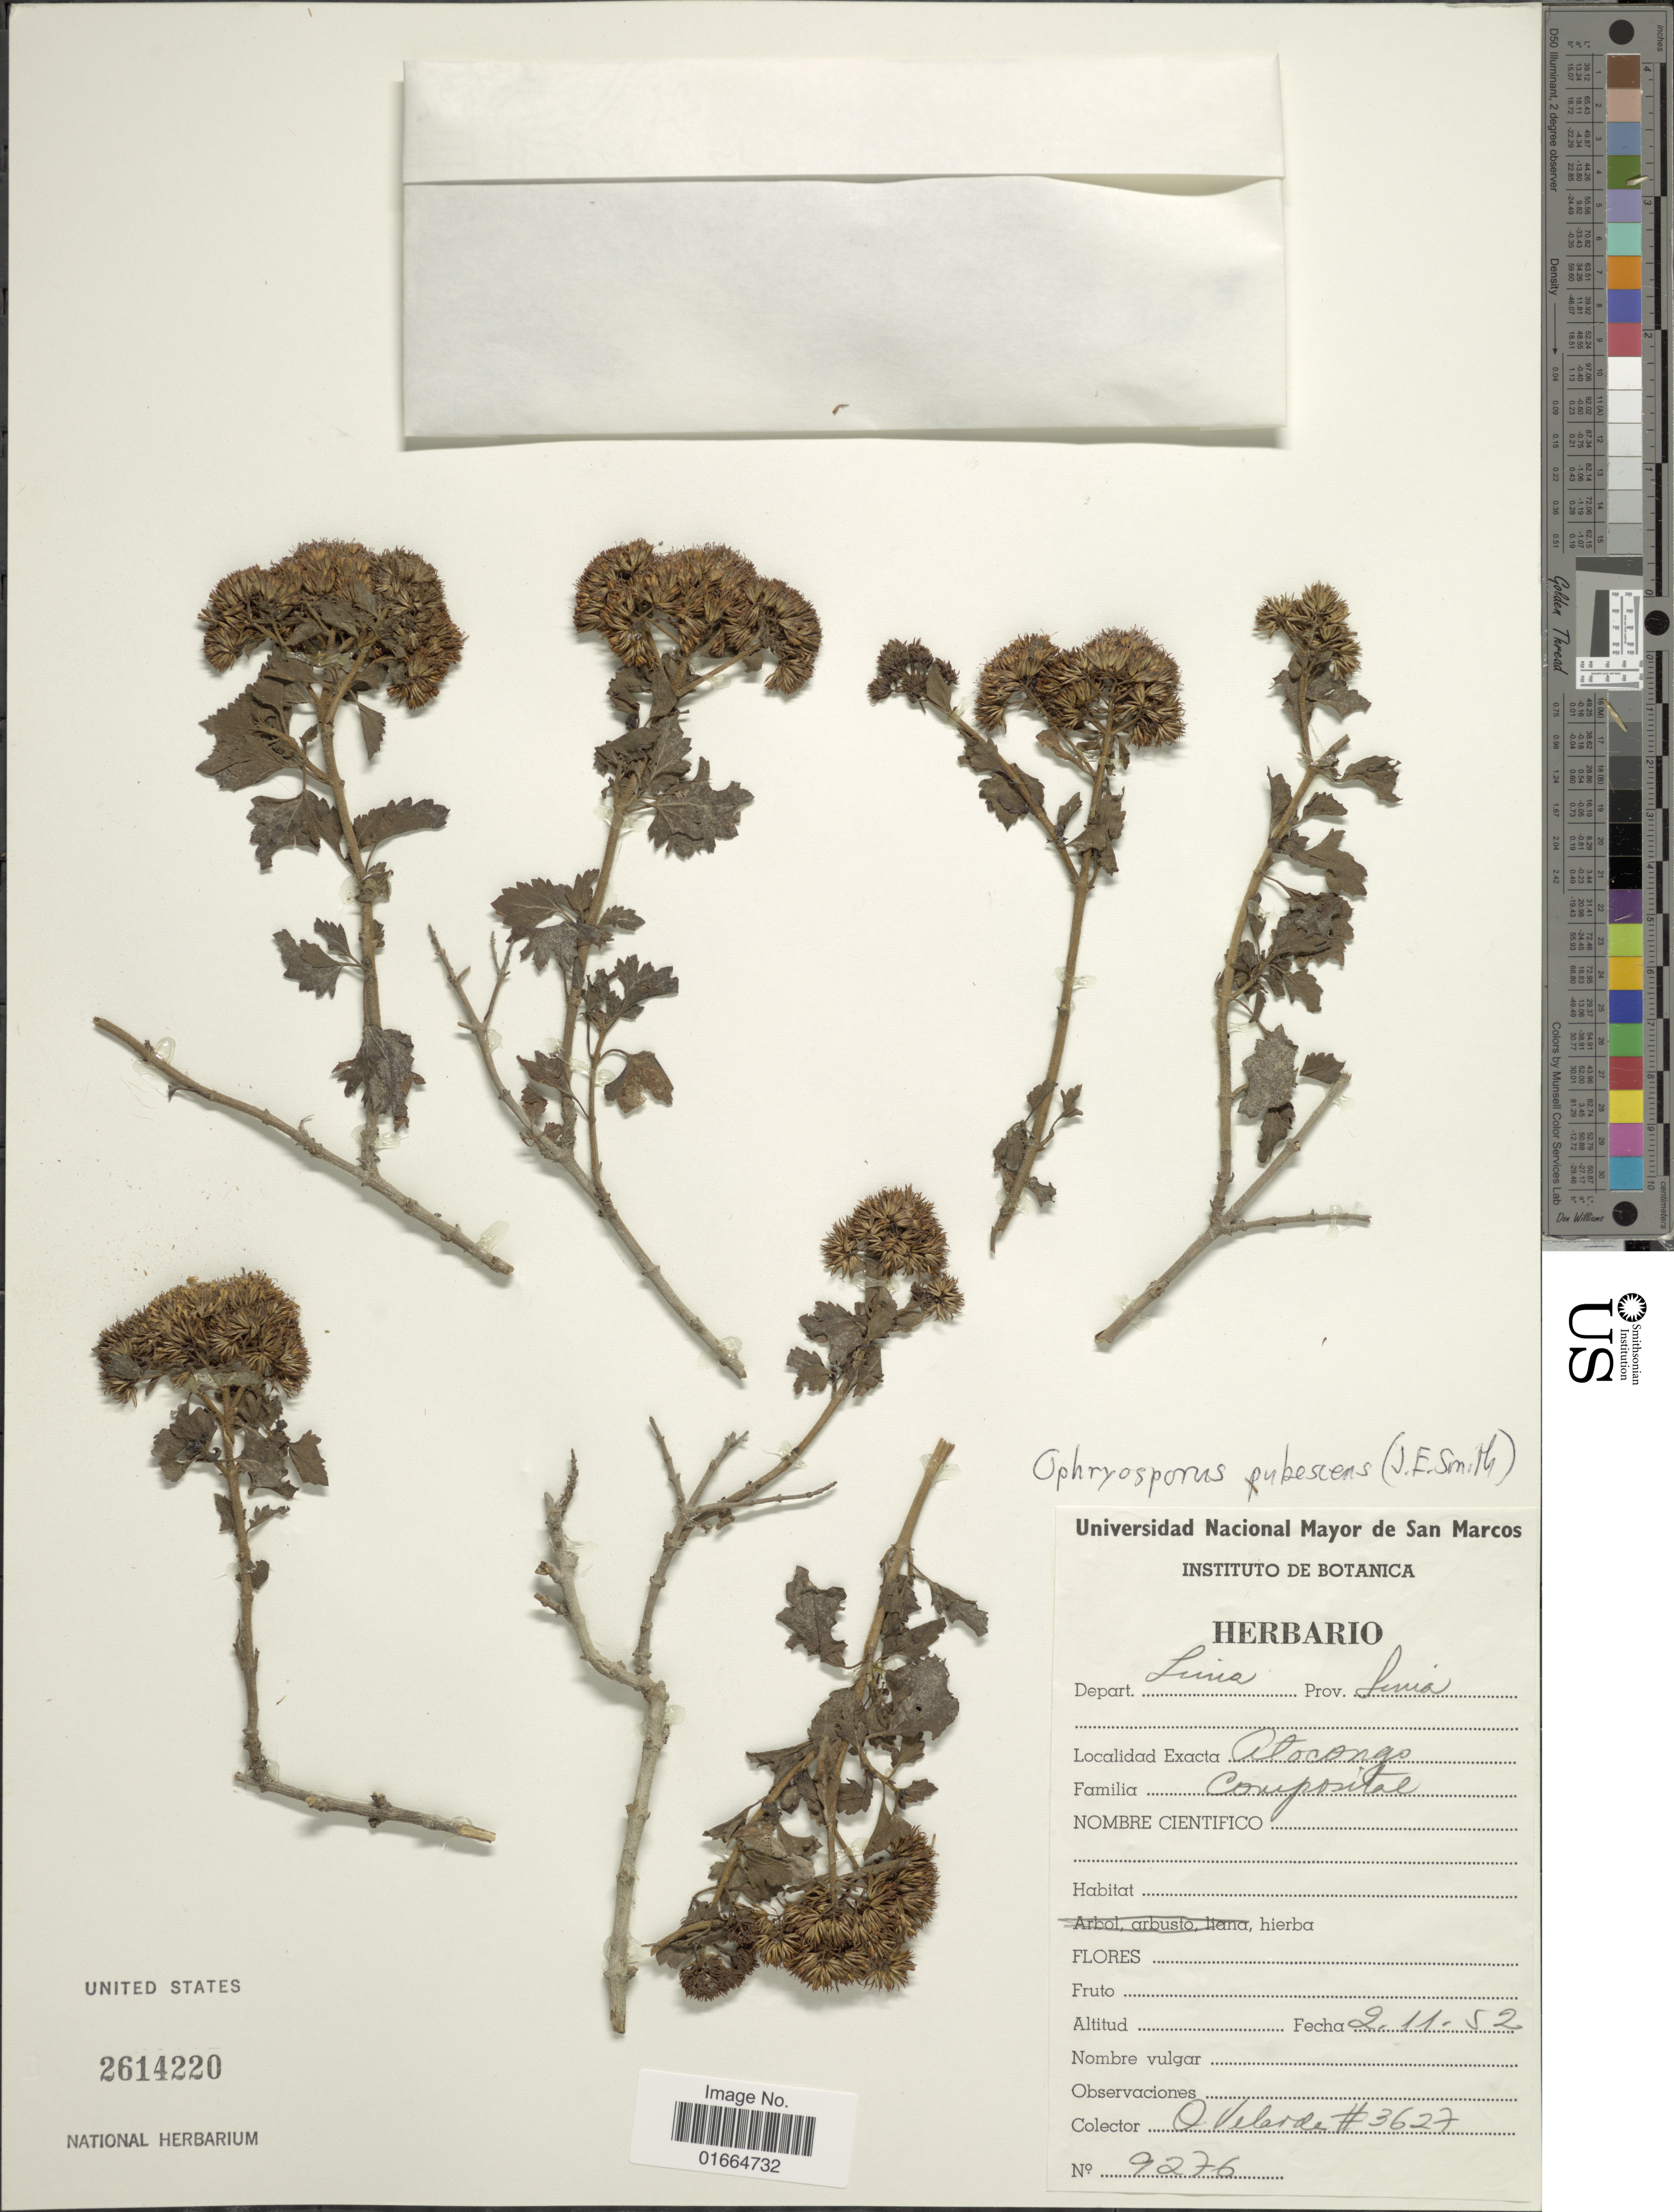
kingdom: Plantae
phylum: Tracheophyta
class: Magnoliopsida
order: Asterales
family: Asteraceae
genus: Ophryosporus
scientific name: Ophryosporus pubescens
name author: (L.S. Sm.) R.M. King & H. Rob.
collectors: O. Velarde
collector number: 3627/9276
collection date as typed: Transcribed d/m/y: 2/11/52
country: Peru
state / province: Lima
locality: Depart. Lima, Prov. Lima, Atocongo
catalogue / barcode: US 2614220